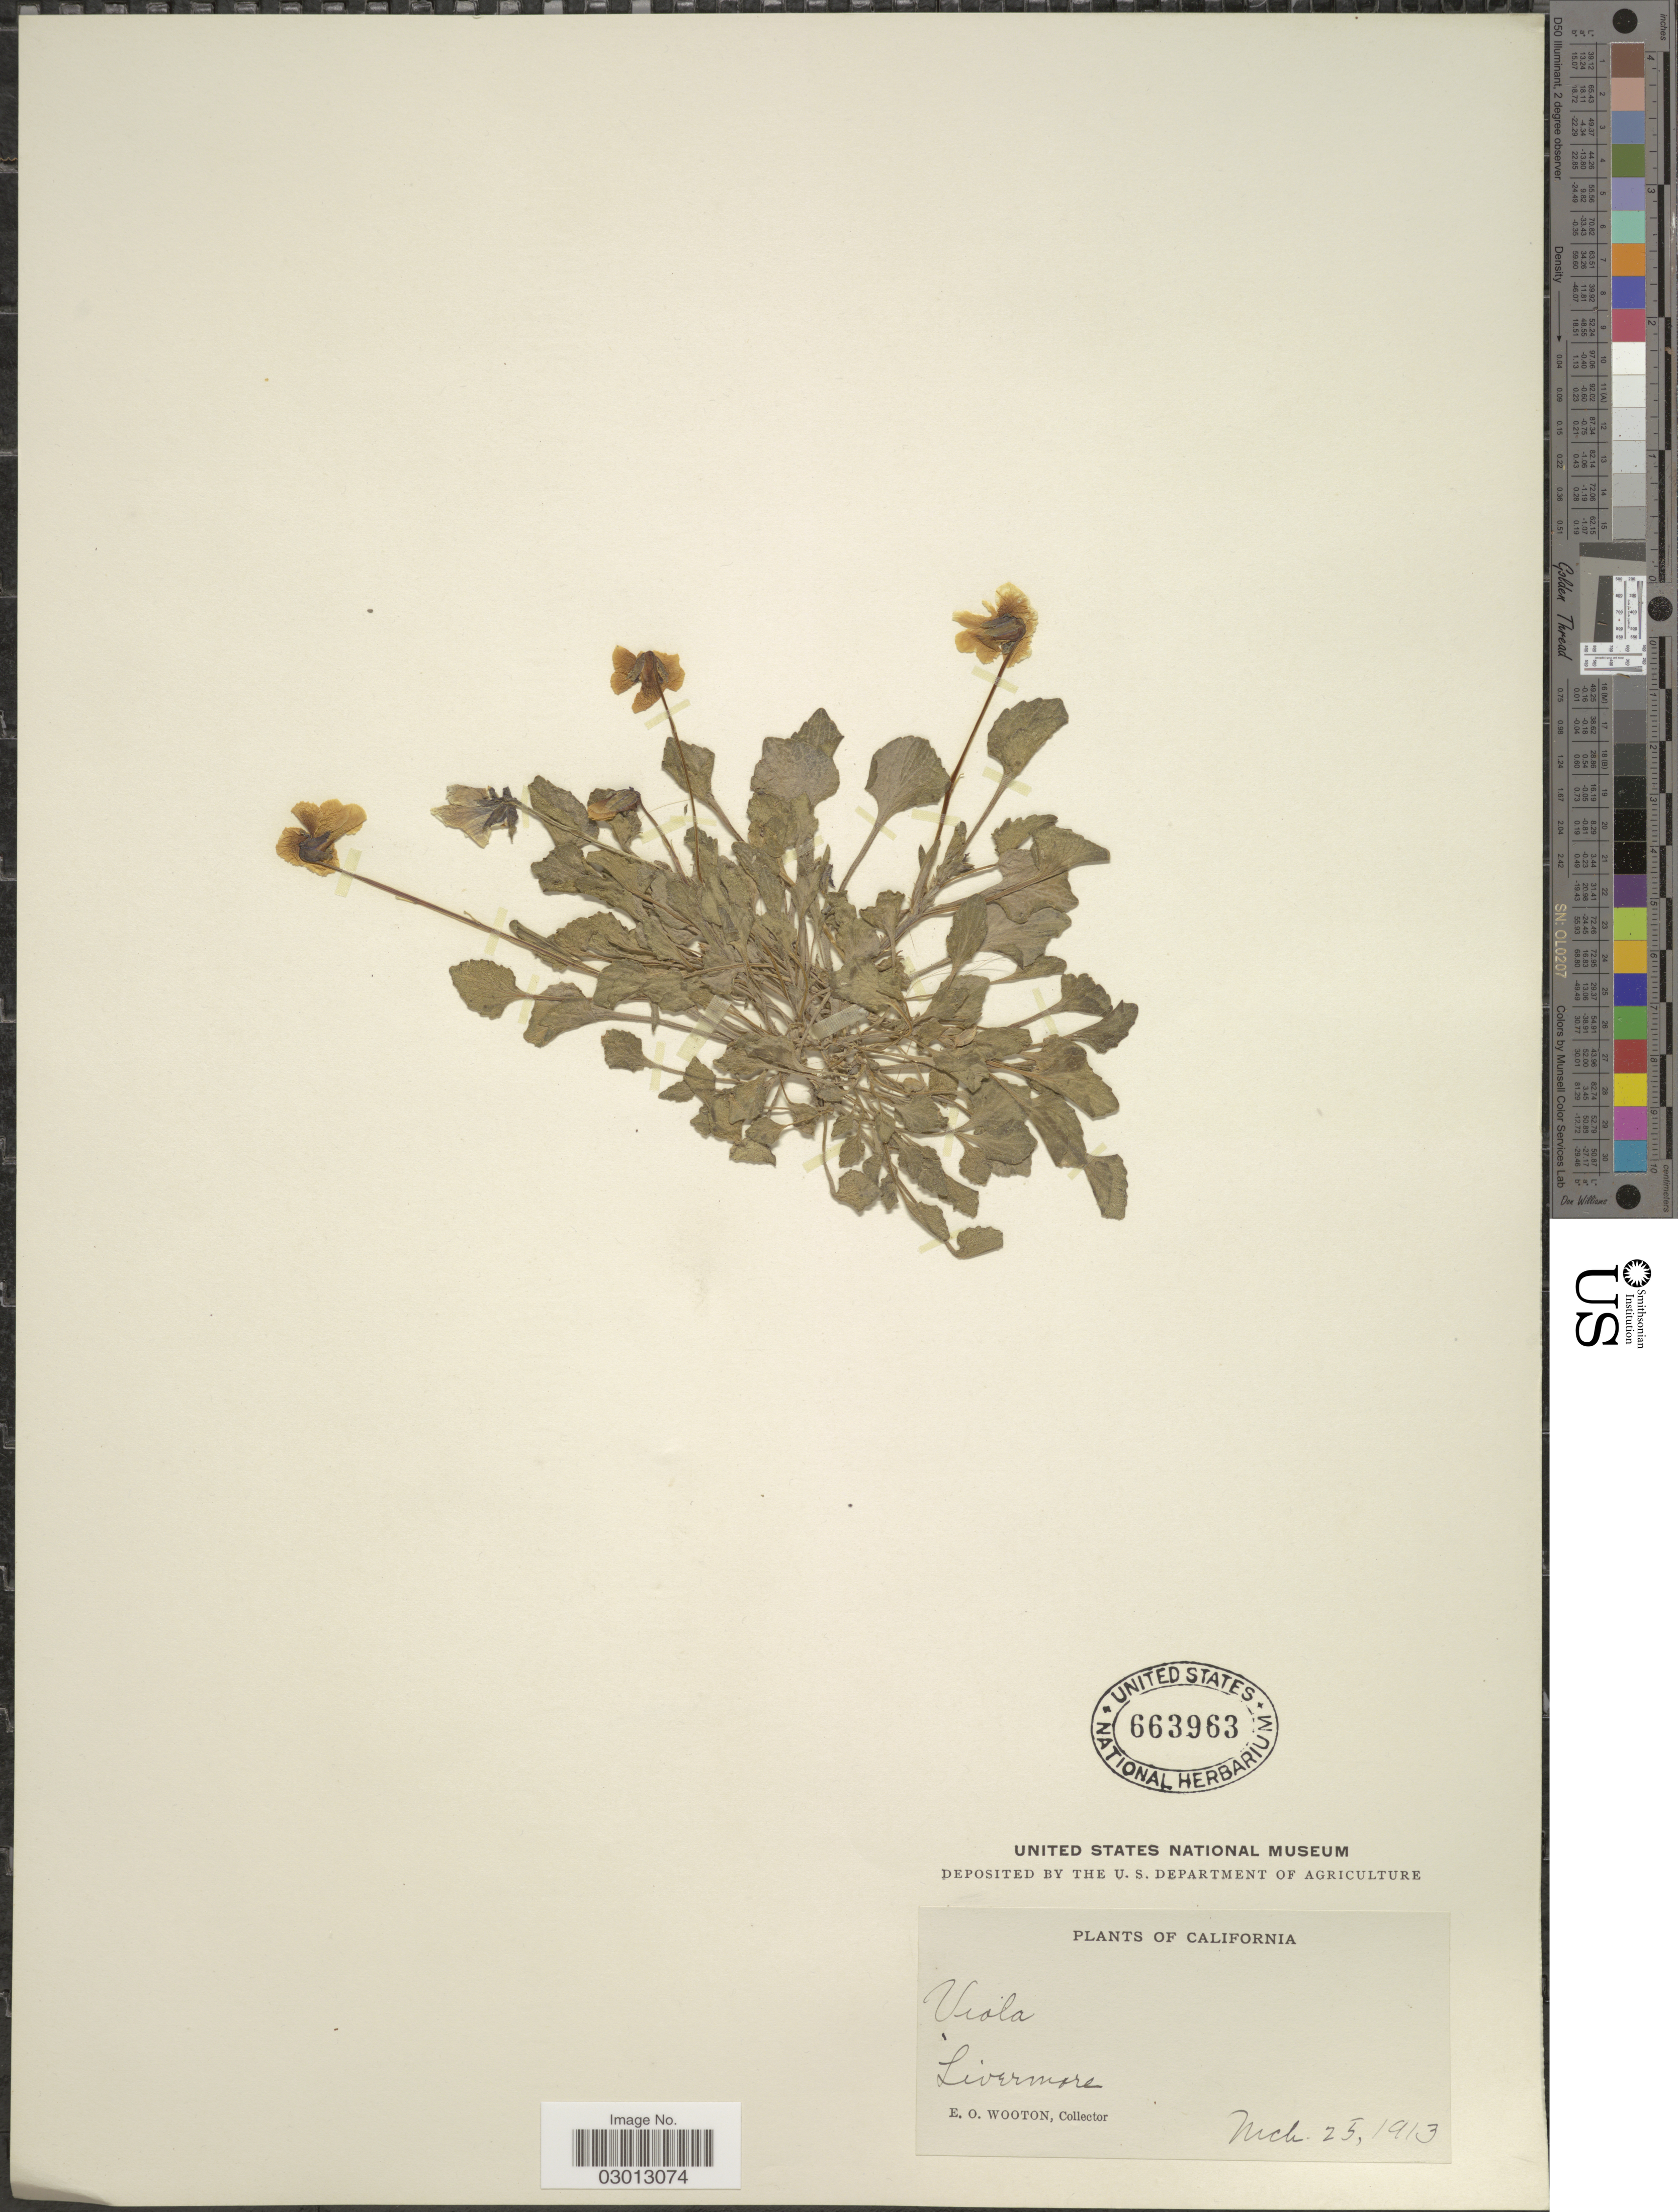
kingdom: Plantae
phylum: Tracheophyta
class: Magnoliopsida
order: Malpighiales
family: Violaceae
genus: Viola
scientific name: Viola pedunculata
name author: Torr. & A. Gray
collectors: E. O. Wooton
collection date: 1913-03-25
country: United States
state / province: California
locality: Livermore.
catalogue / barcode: US 663963